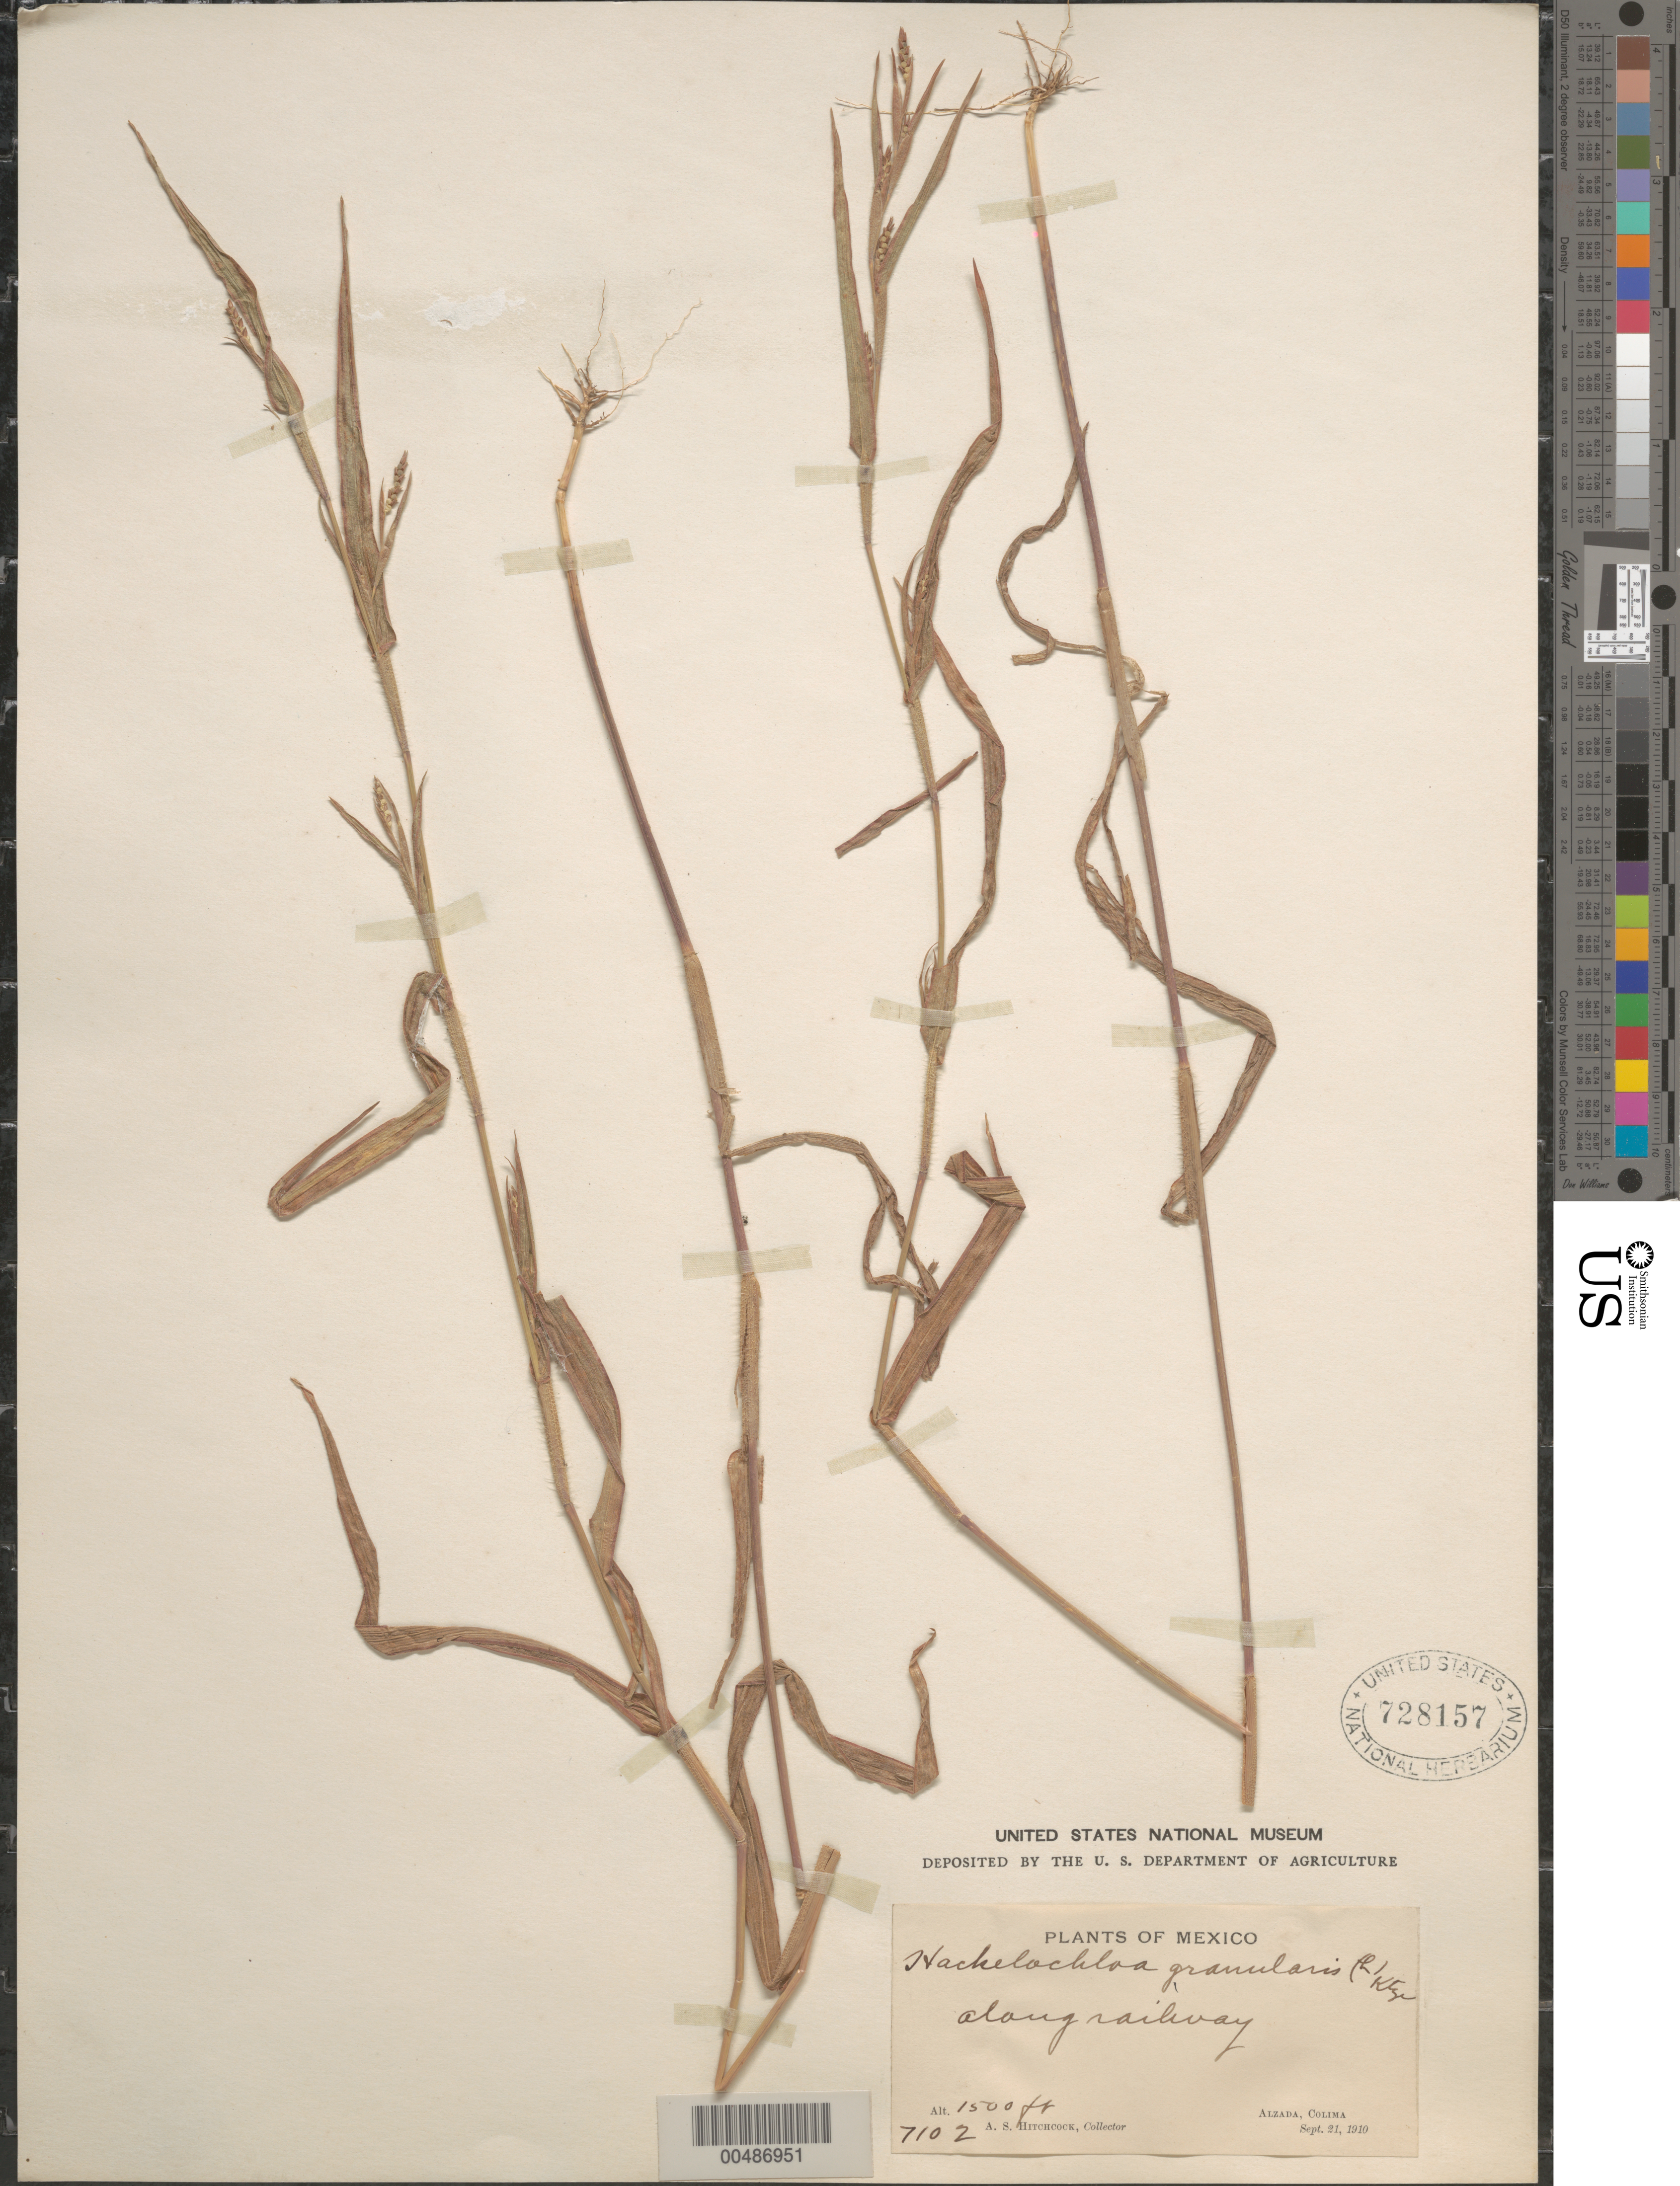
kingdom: Plantae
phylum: Tracheophyta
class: Liliopsida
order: Poales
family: Poaceae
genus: Hackelochloa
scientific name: Hackelochloa granularis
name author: (L.) Kuntze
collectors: A. S. Hitchcock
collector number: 7102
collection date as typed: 21 Sep 1910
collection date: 1910-09-21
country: Mexico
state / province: Colima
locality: Alzada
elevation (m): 457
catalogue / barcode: US 728157